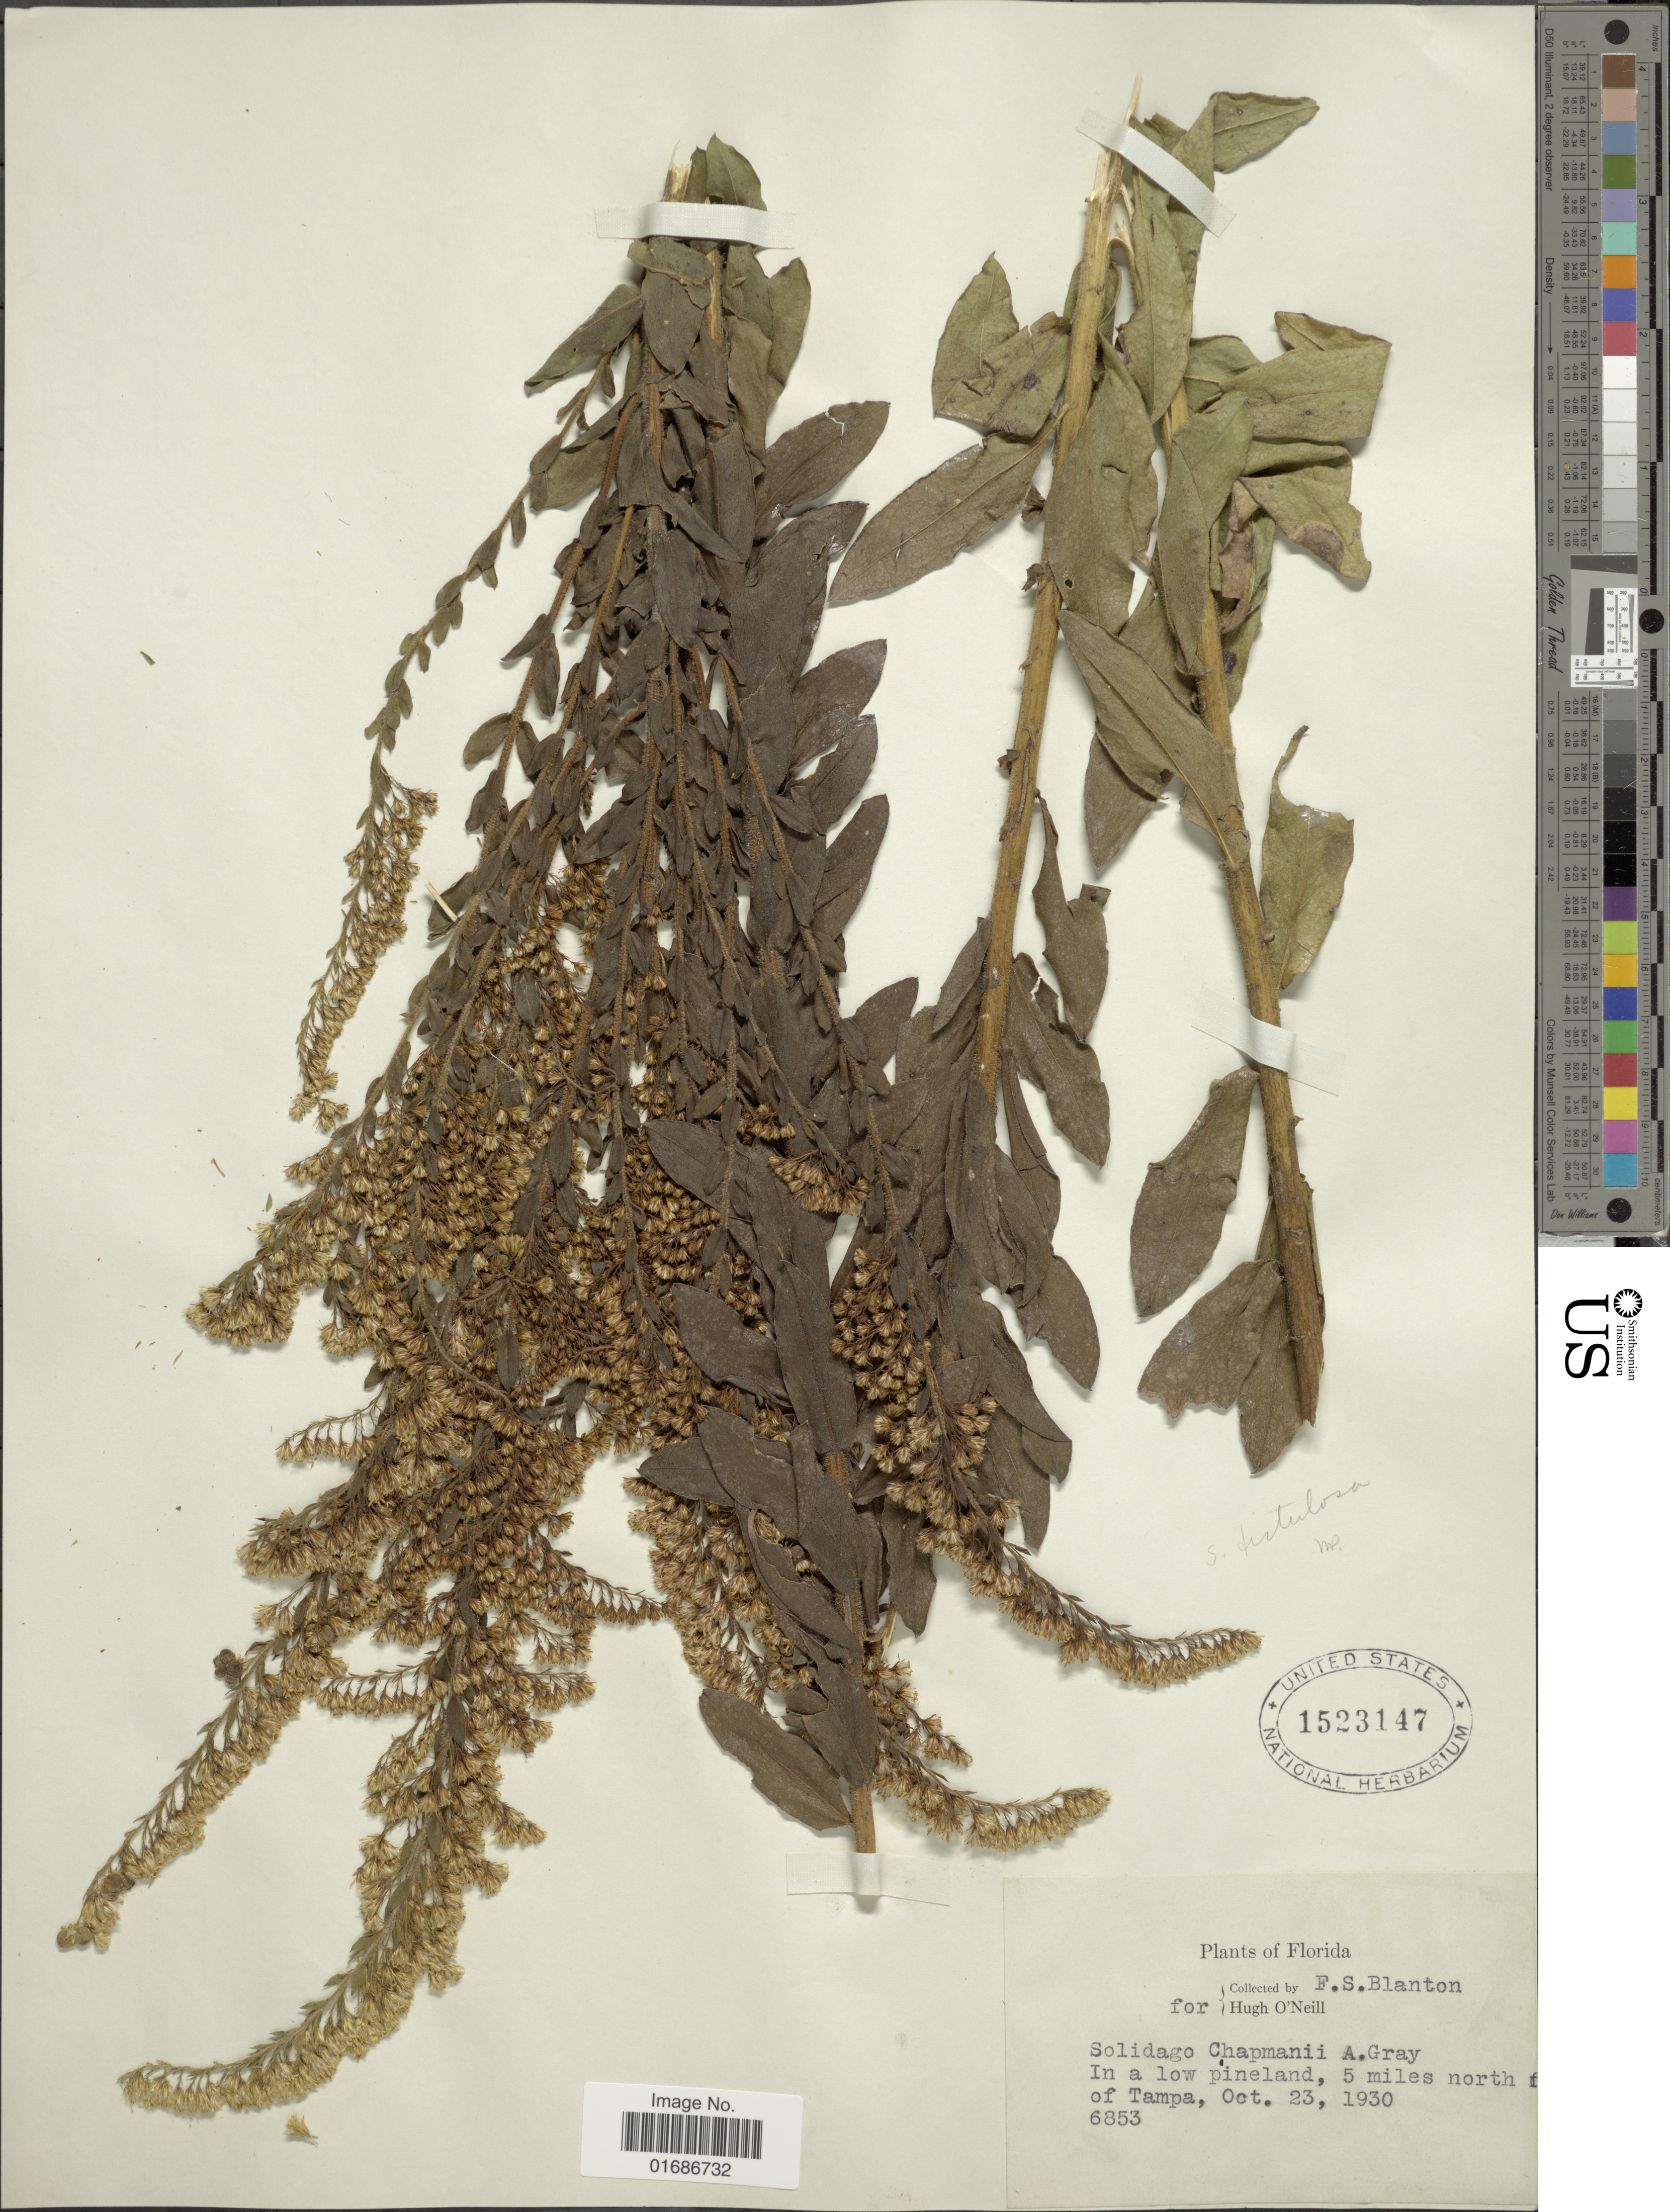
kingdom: Plantae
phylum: Tracheophyta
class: Magnoliopsida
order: Asterales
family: Asteraceae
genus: Solidago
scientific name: Solidago fistulosa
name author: Mill.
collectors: F. S. Blanton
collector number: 6853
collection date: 1930-10-23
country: United States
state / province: Florida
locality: In a low pineland, 5 miles north of Tampa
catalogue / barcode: US 1523147